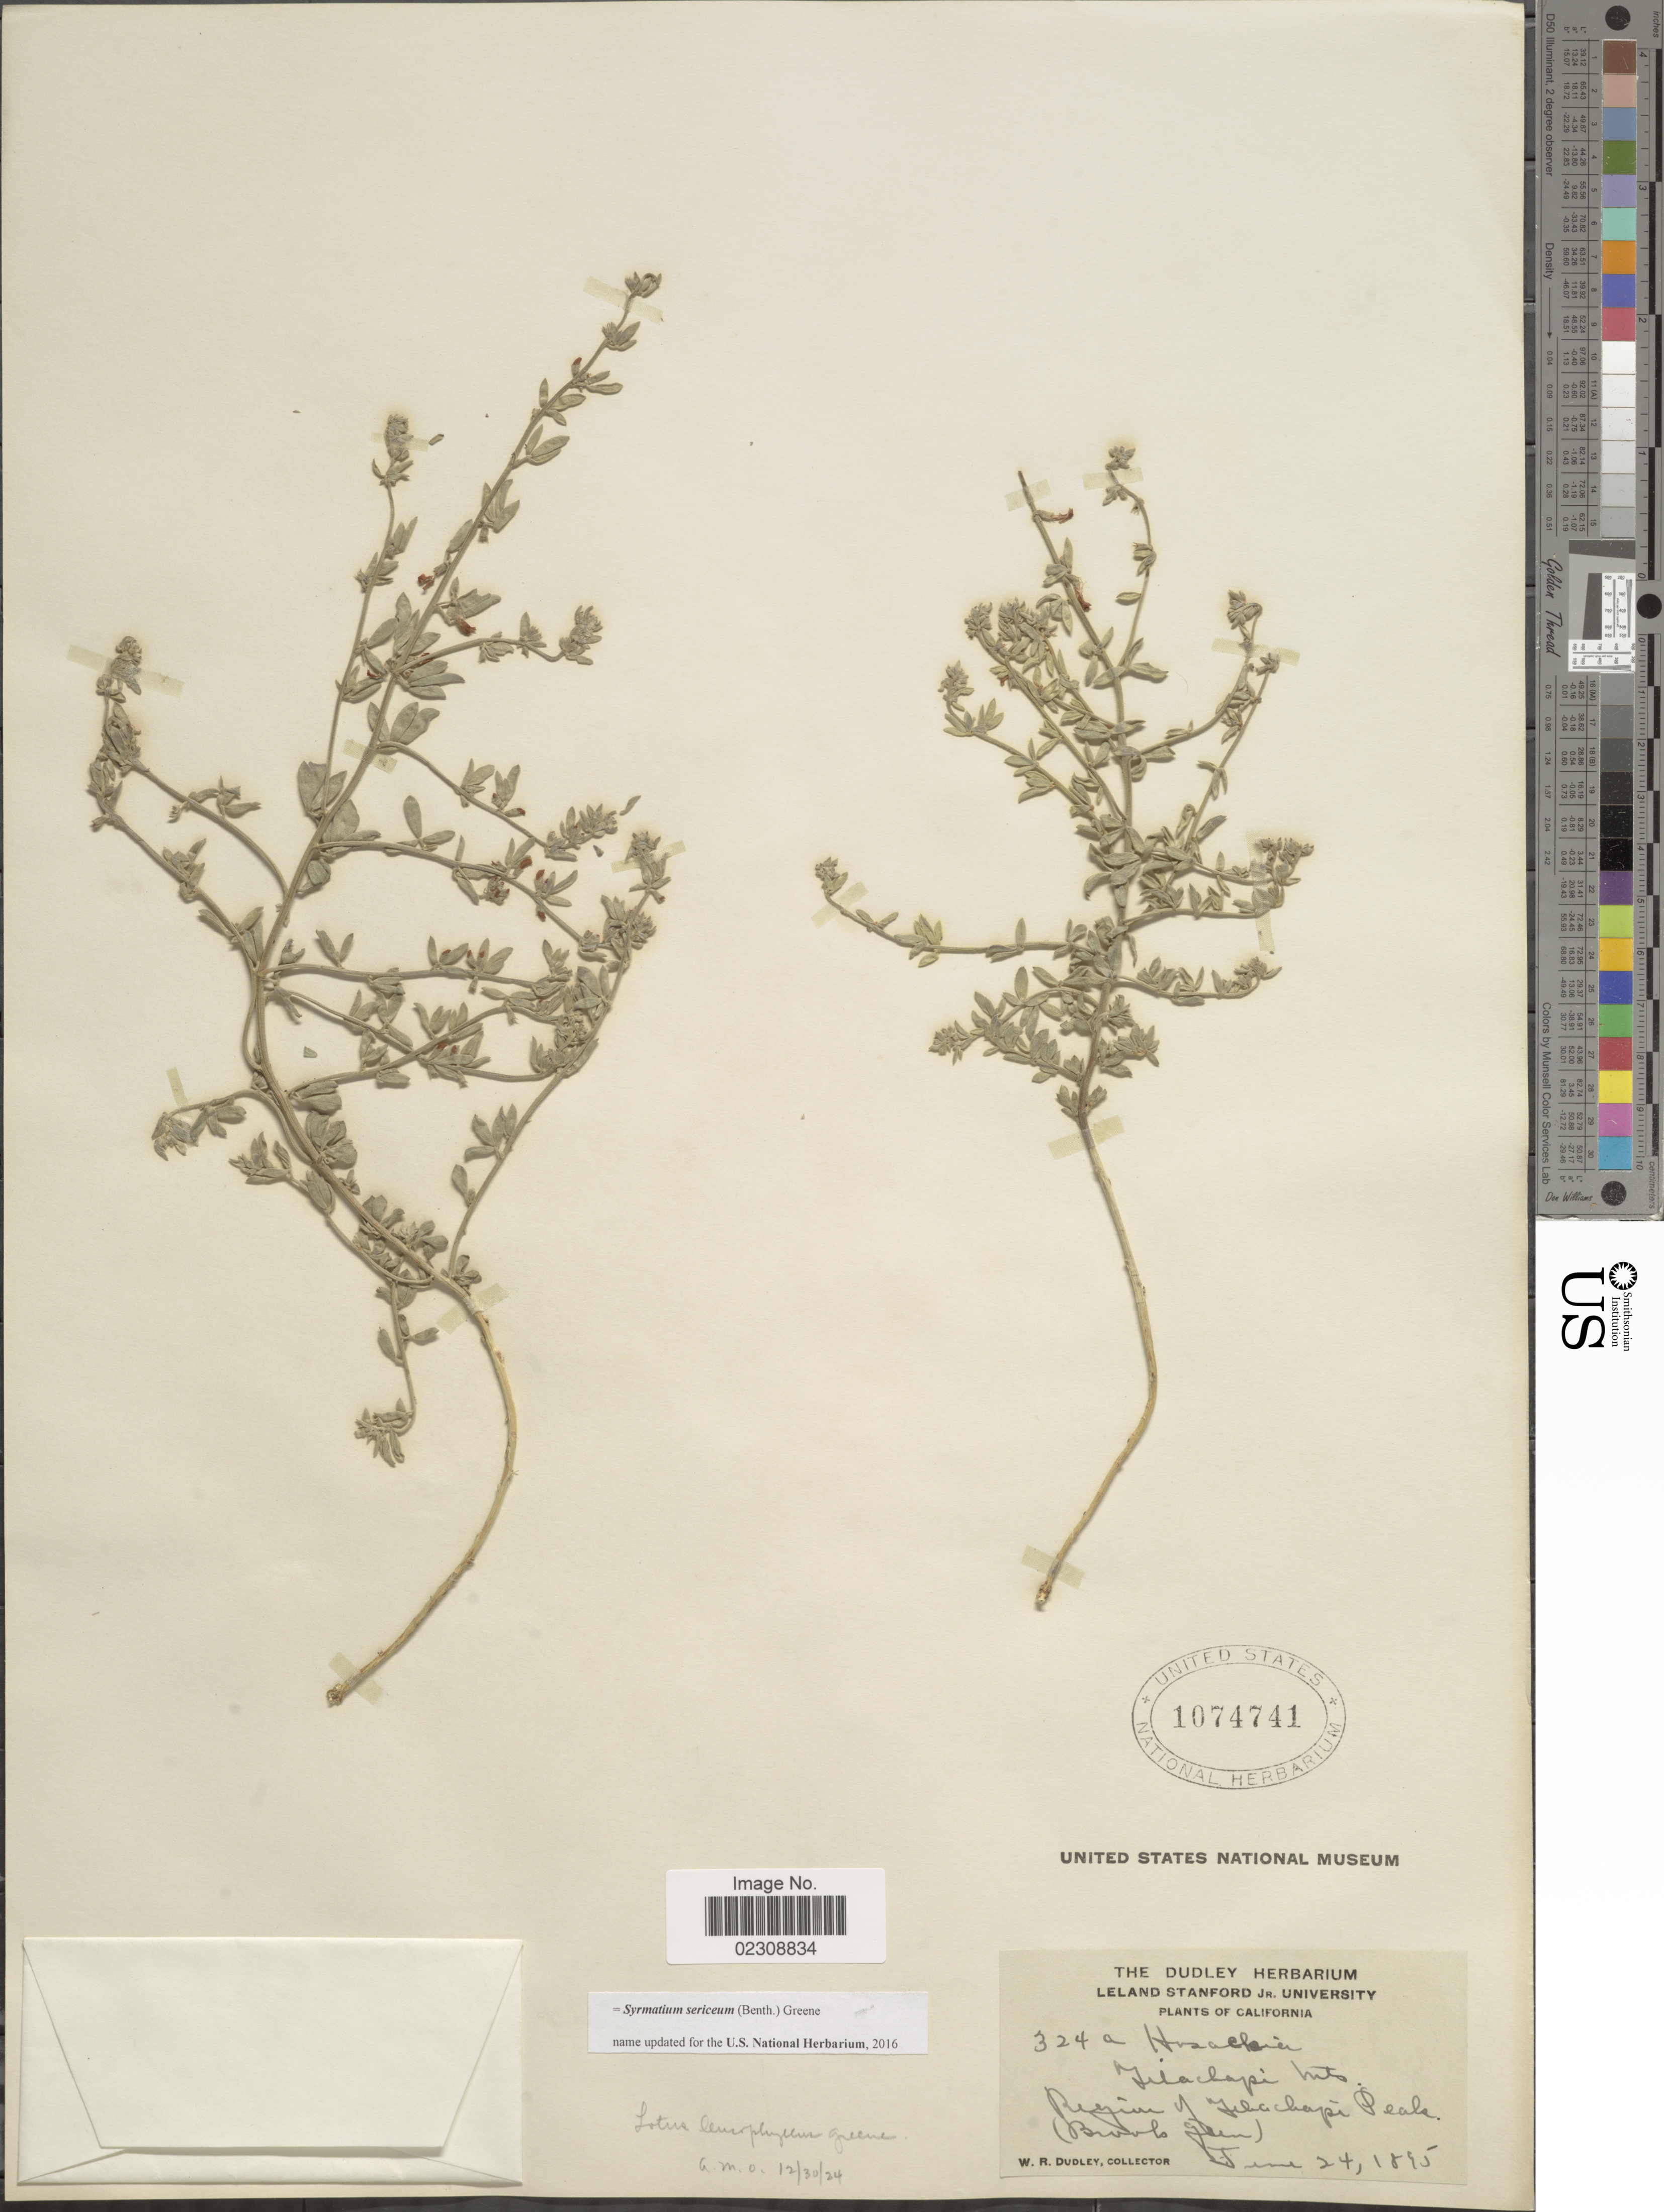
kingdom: Plantae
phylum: Tracheophyta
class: Magnoliopsida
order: Fabales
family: Fabaceae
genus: Syrmatium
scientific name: Syrmatium sericeum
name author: (Benth.) Greene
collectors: W. Dudley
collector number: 324a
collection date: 1895-06-24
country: United States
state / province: California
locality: Tehachapi Mts. Region of Tehachapi Peak (Brook Gren)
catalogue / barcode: US 1074741